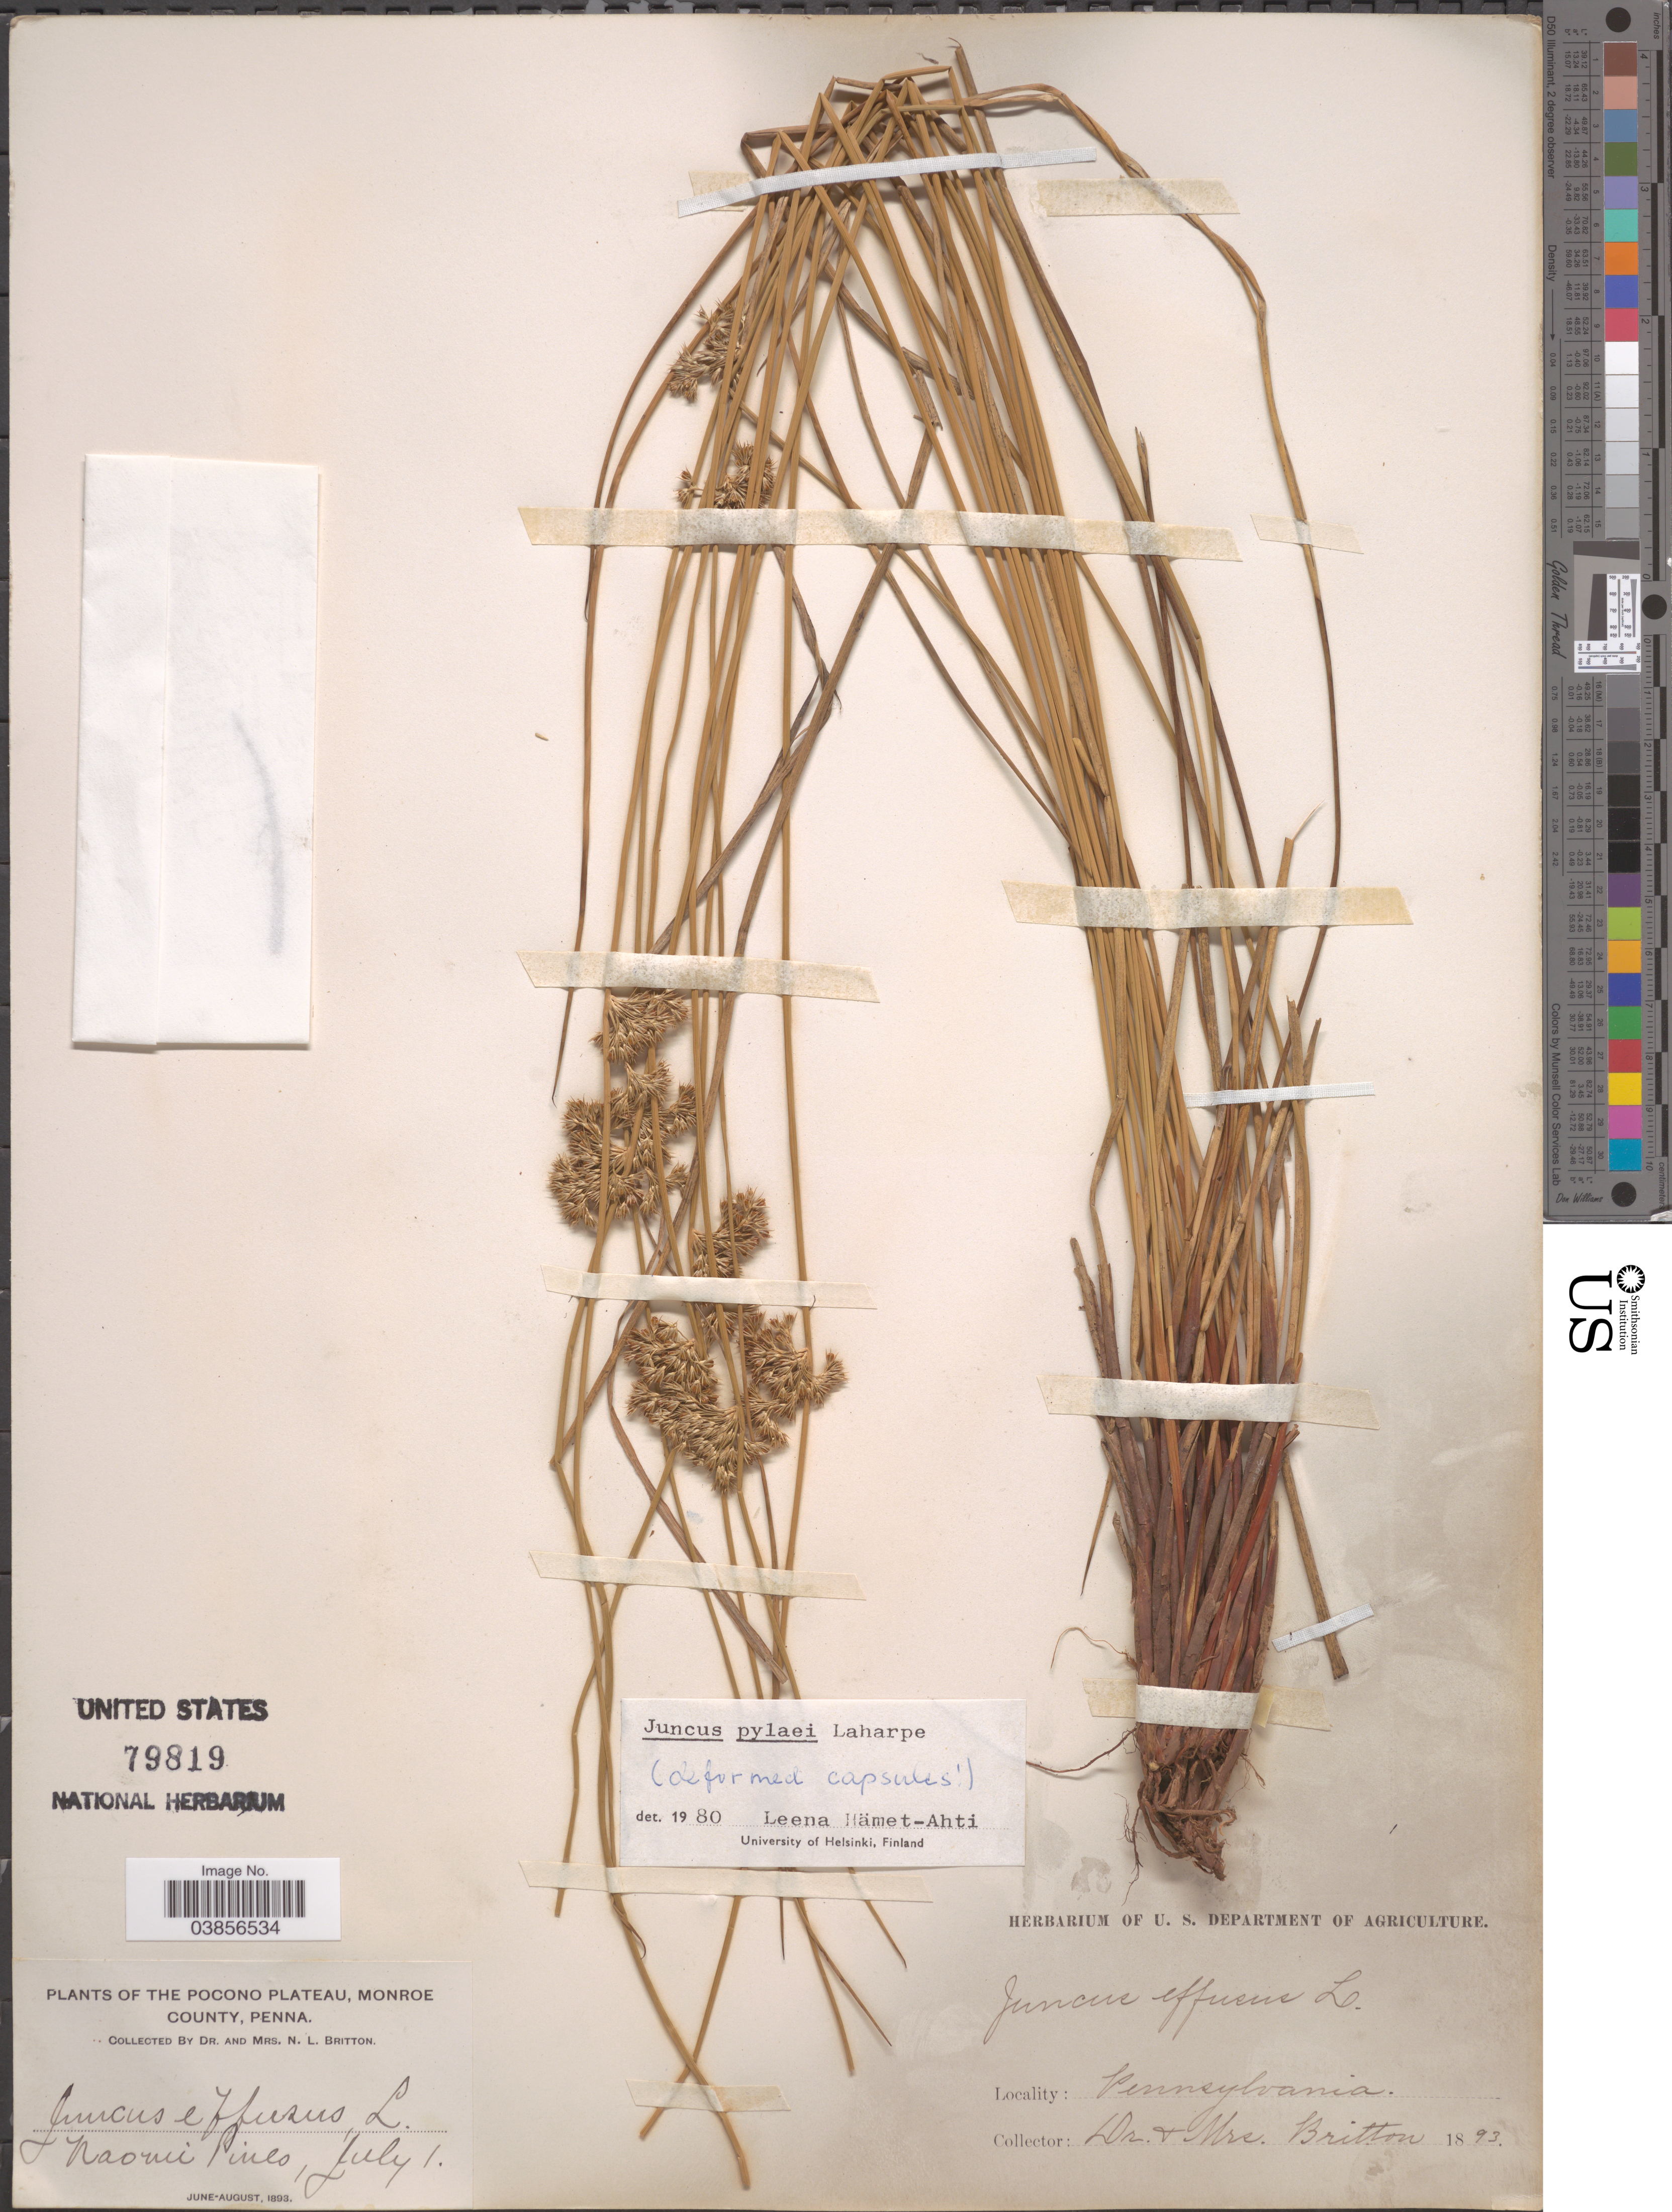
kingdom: Plantae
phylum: Tracheophyta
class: Liliopsida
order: Poales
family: Juncaceae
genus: Juncus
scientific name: Juncus pylaei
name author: Laharpe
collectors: Mrs. N. L. Britton & Mrs. N. L. Britton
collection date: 1893-07-01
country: United States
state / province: Pennsylvania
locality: The Pocono Plateau, Monroe County. Naomi Pines.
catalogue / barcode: US 79819